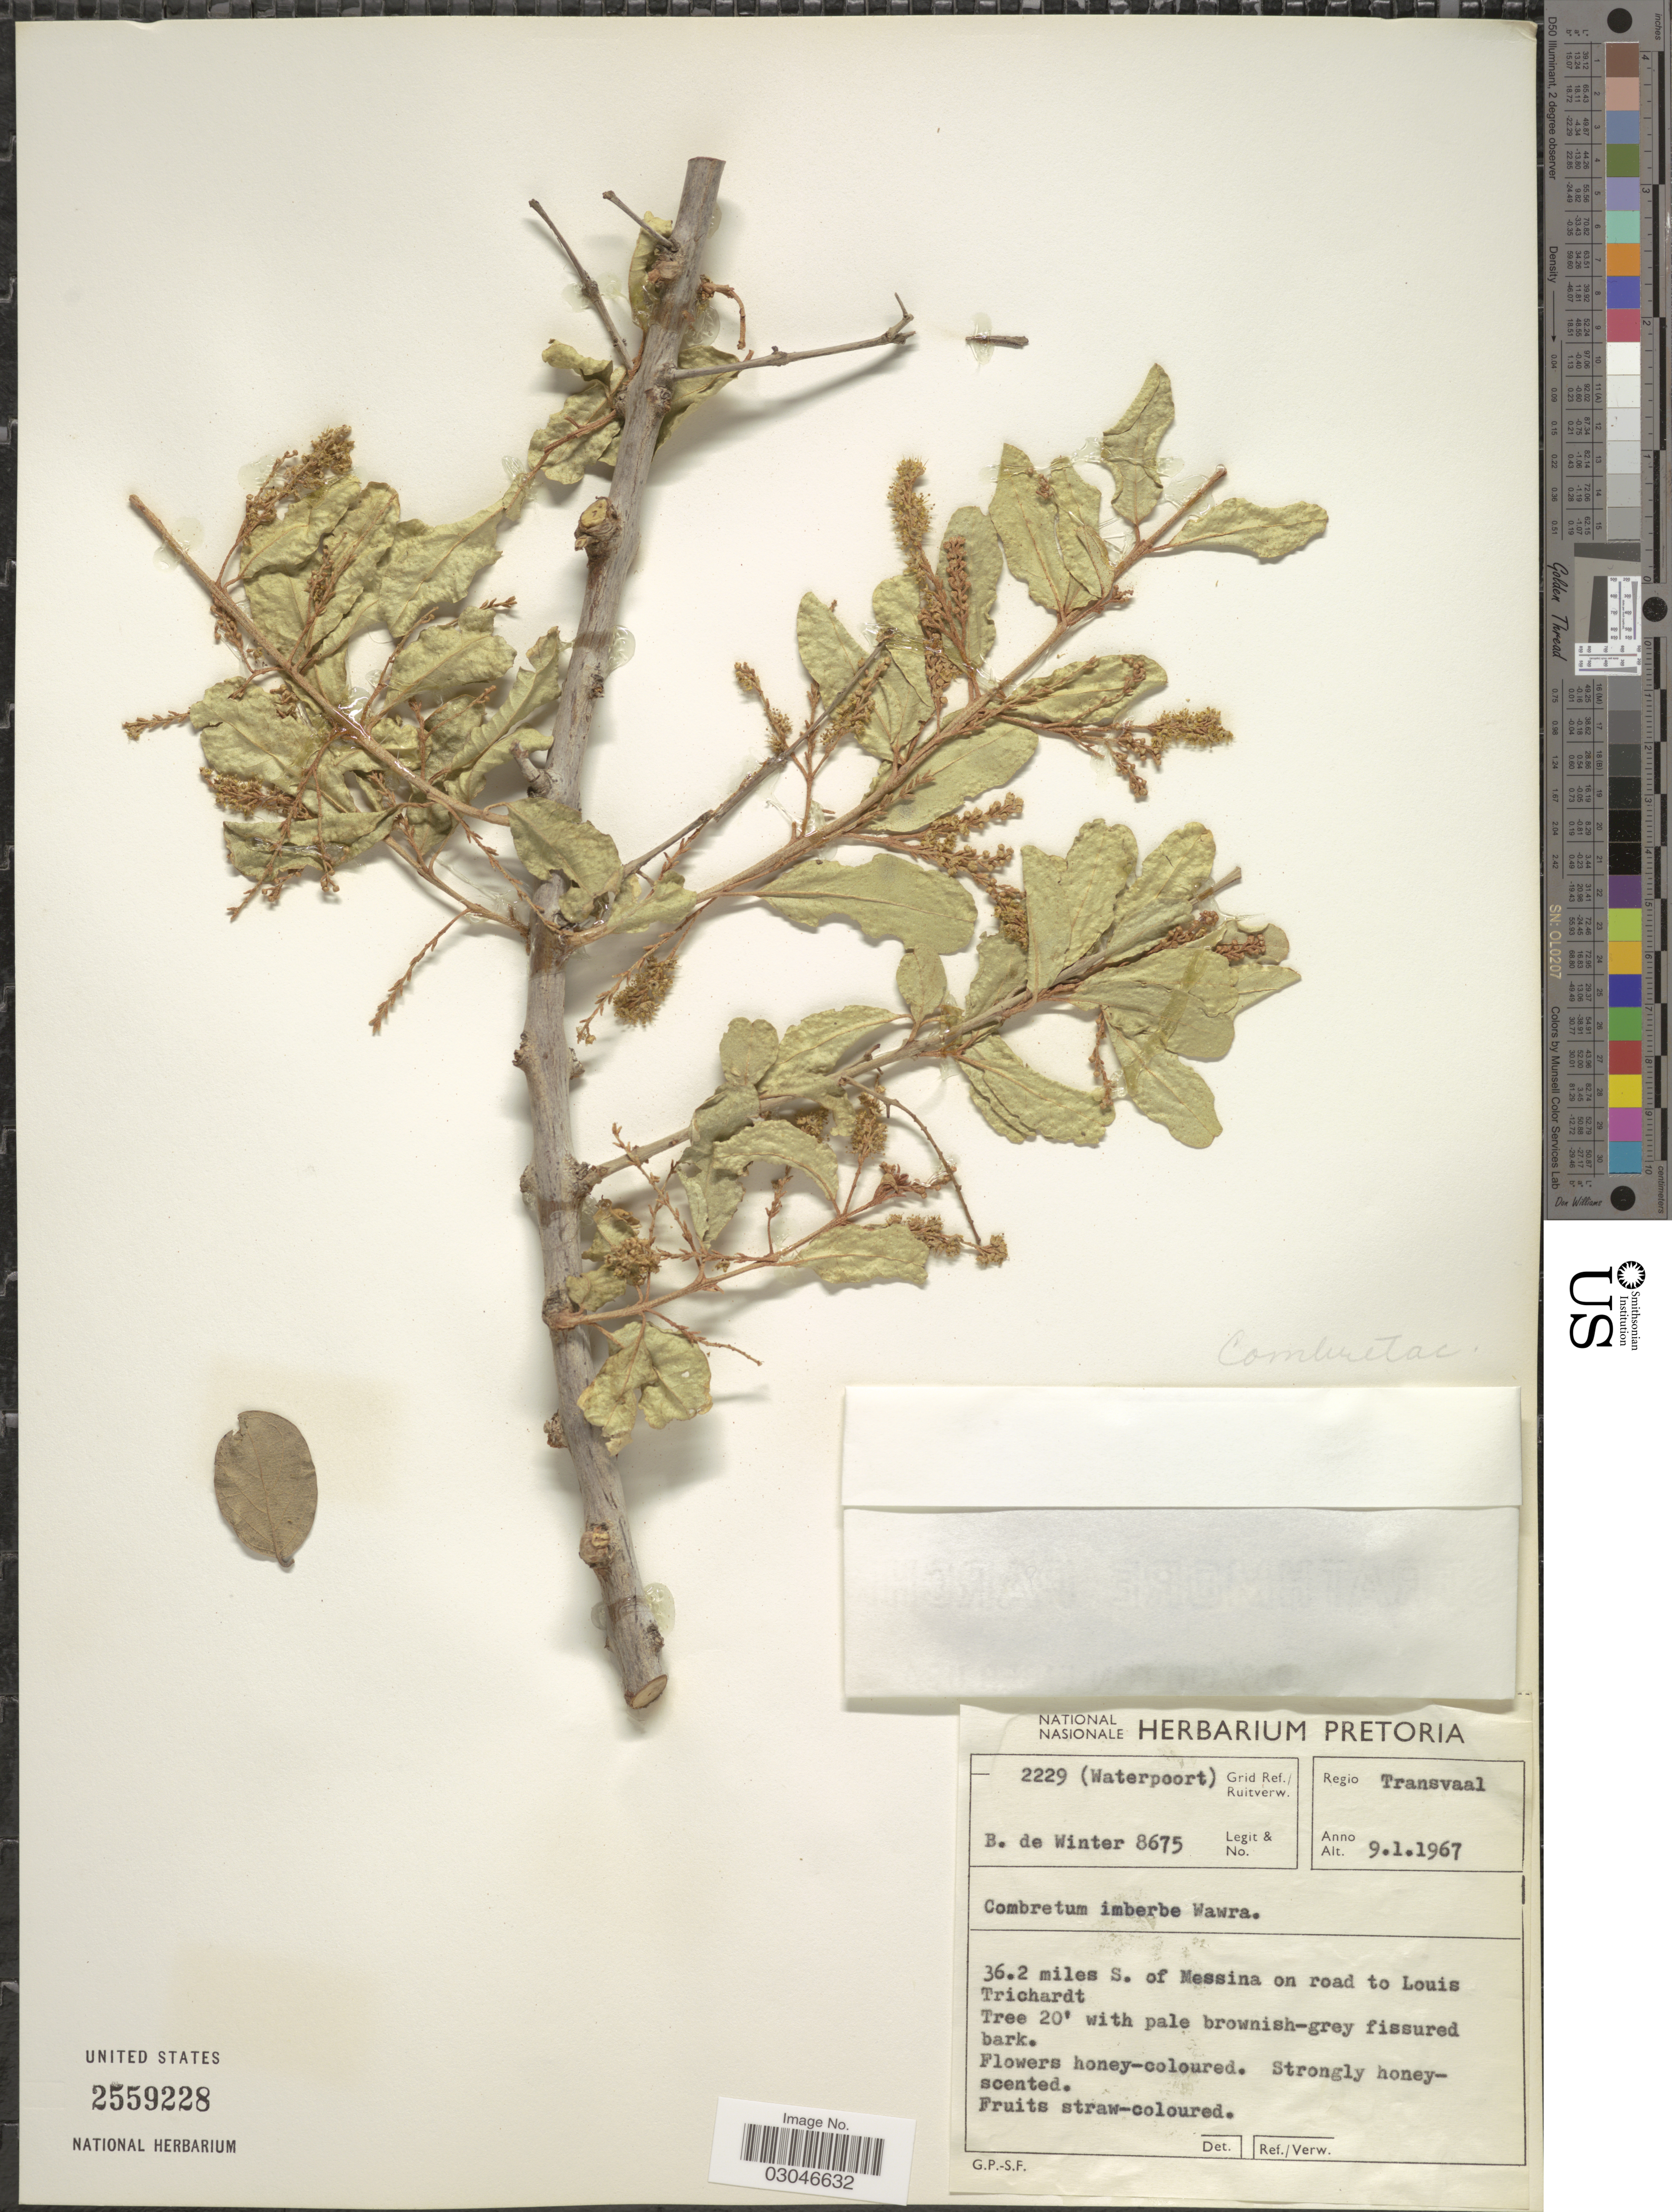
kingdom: Plantae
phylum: Tracheophyta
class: Magnoliopsida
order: Myrtales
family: Combretaceae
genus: Combretum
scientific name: Combretum imberbe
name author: Wawra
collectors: B. de Winter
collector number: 8675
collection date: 1967-01-09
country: South Africa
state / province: Limpopo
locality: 2229 (Waterpoort) Grid Ref./ Ruitverw. Regio Transvaal. 36.2 miles S. of Messina on road to Louis Trichardt.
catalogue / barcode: US 2559228